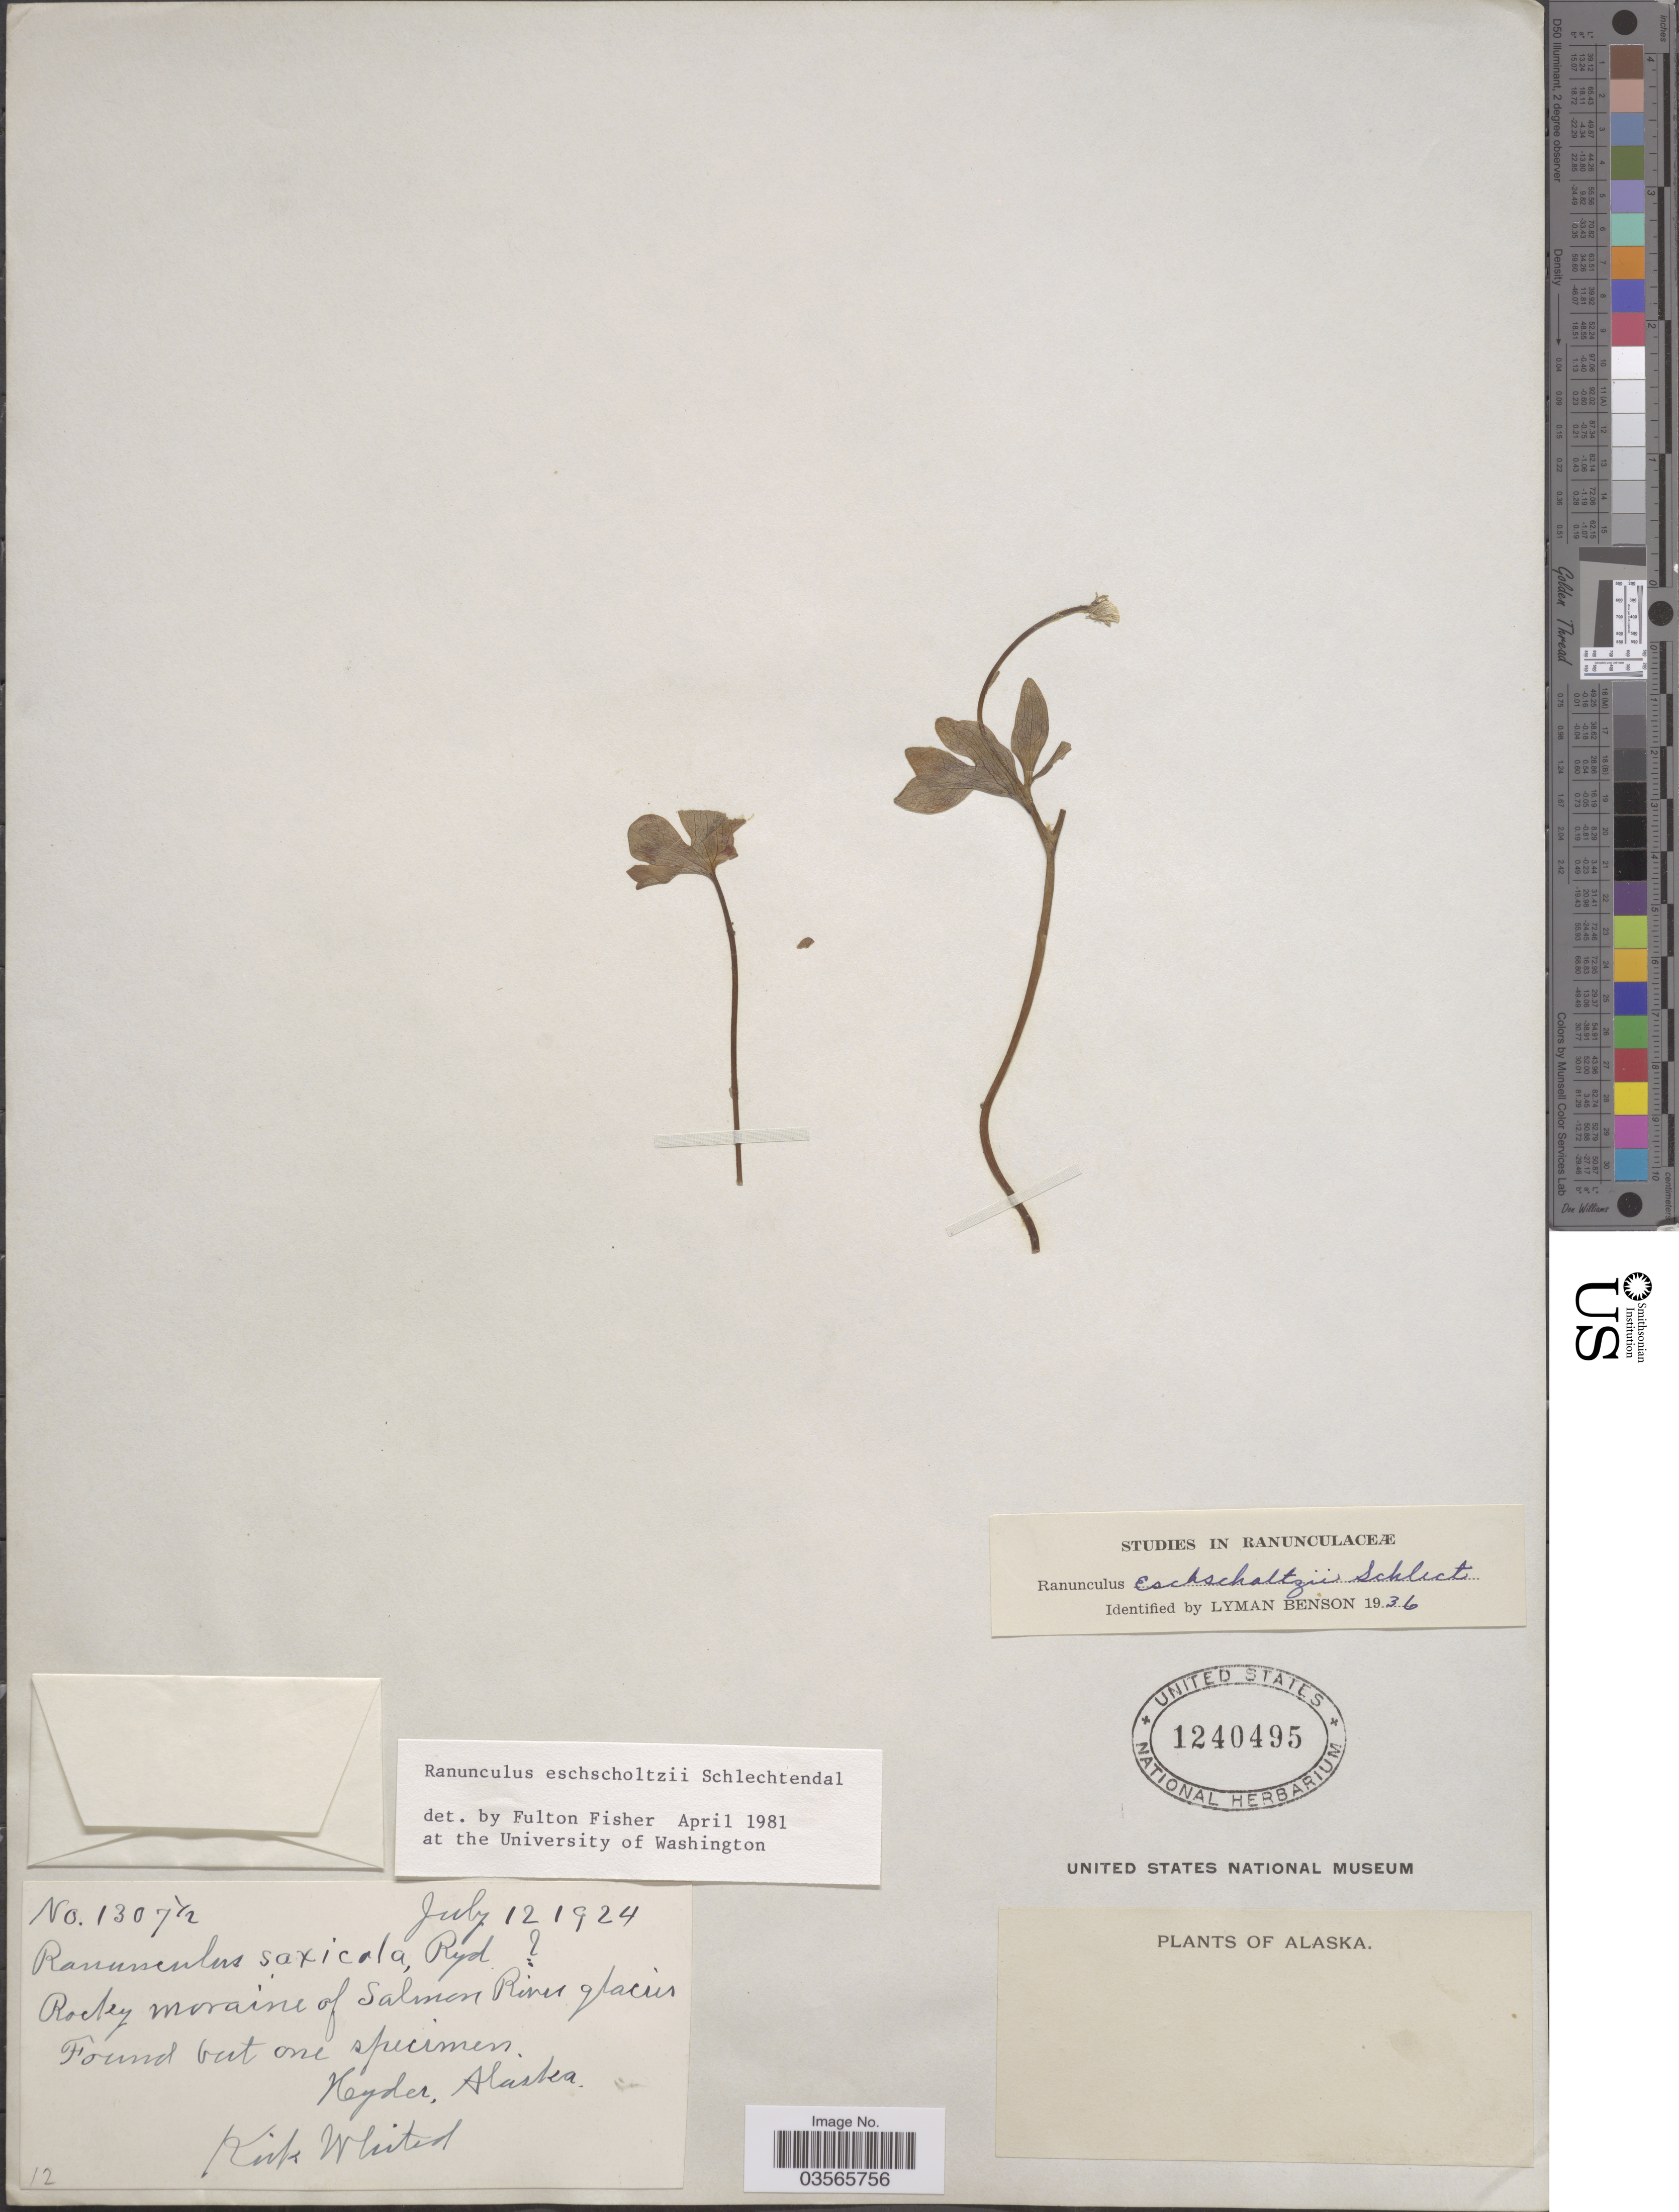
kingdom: Plantae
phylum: Tracheophyta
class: Magnoliopsida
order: Ranunculales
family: Ranunculaceae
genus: Ranunculus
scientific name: Ranunculus eschscholtzii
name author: Schltdl.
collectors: K. Whited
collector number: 1307½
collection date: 1924-07-12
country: United States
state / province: Alaska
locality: Rocky moraine of Salmon River glacier. Hyder.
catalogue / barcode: US 1240495